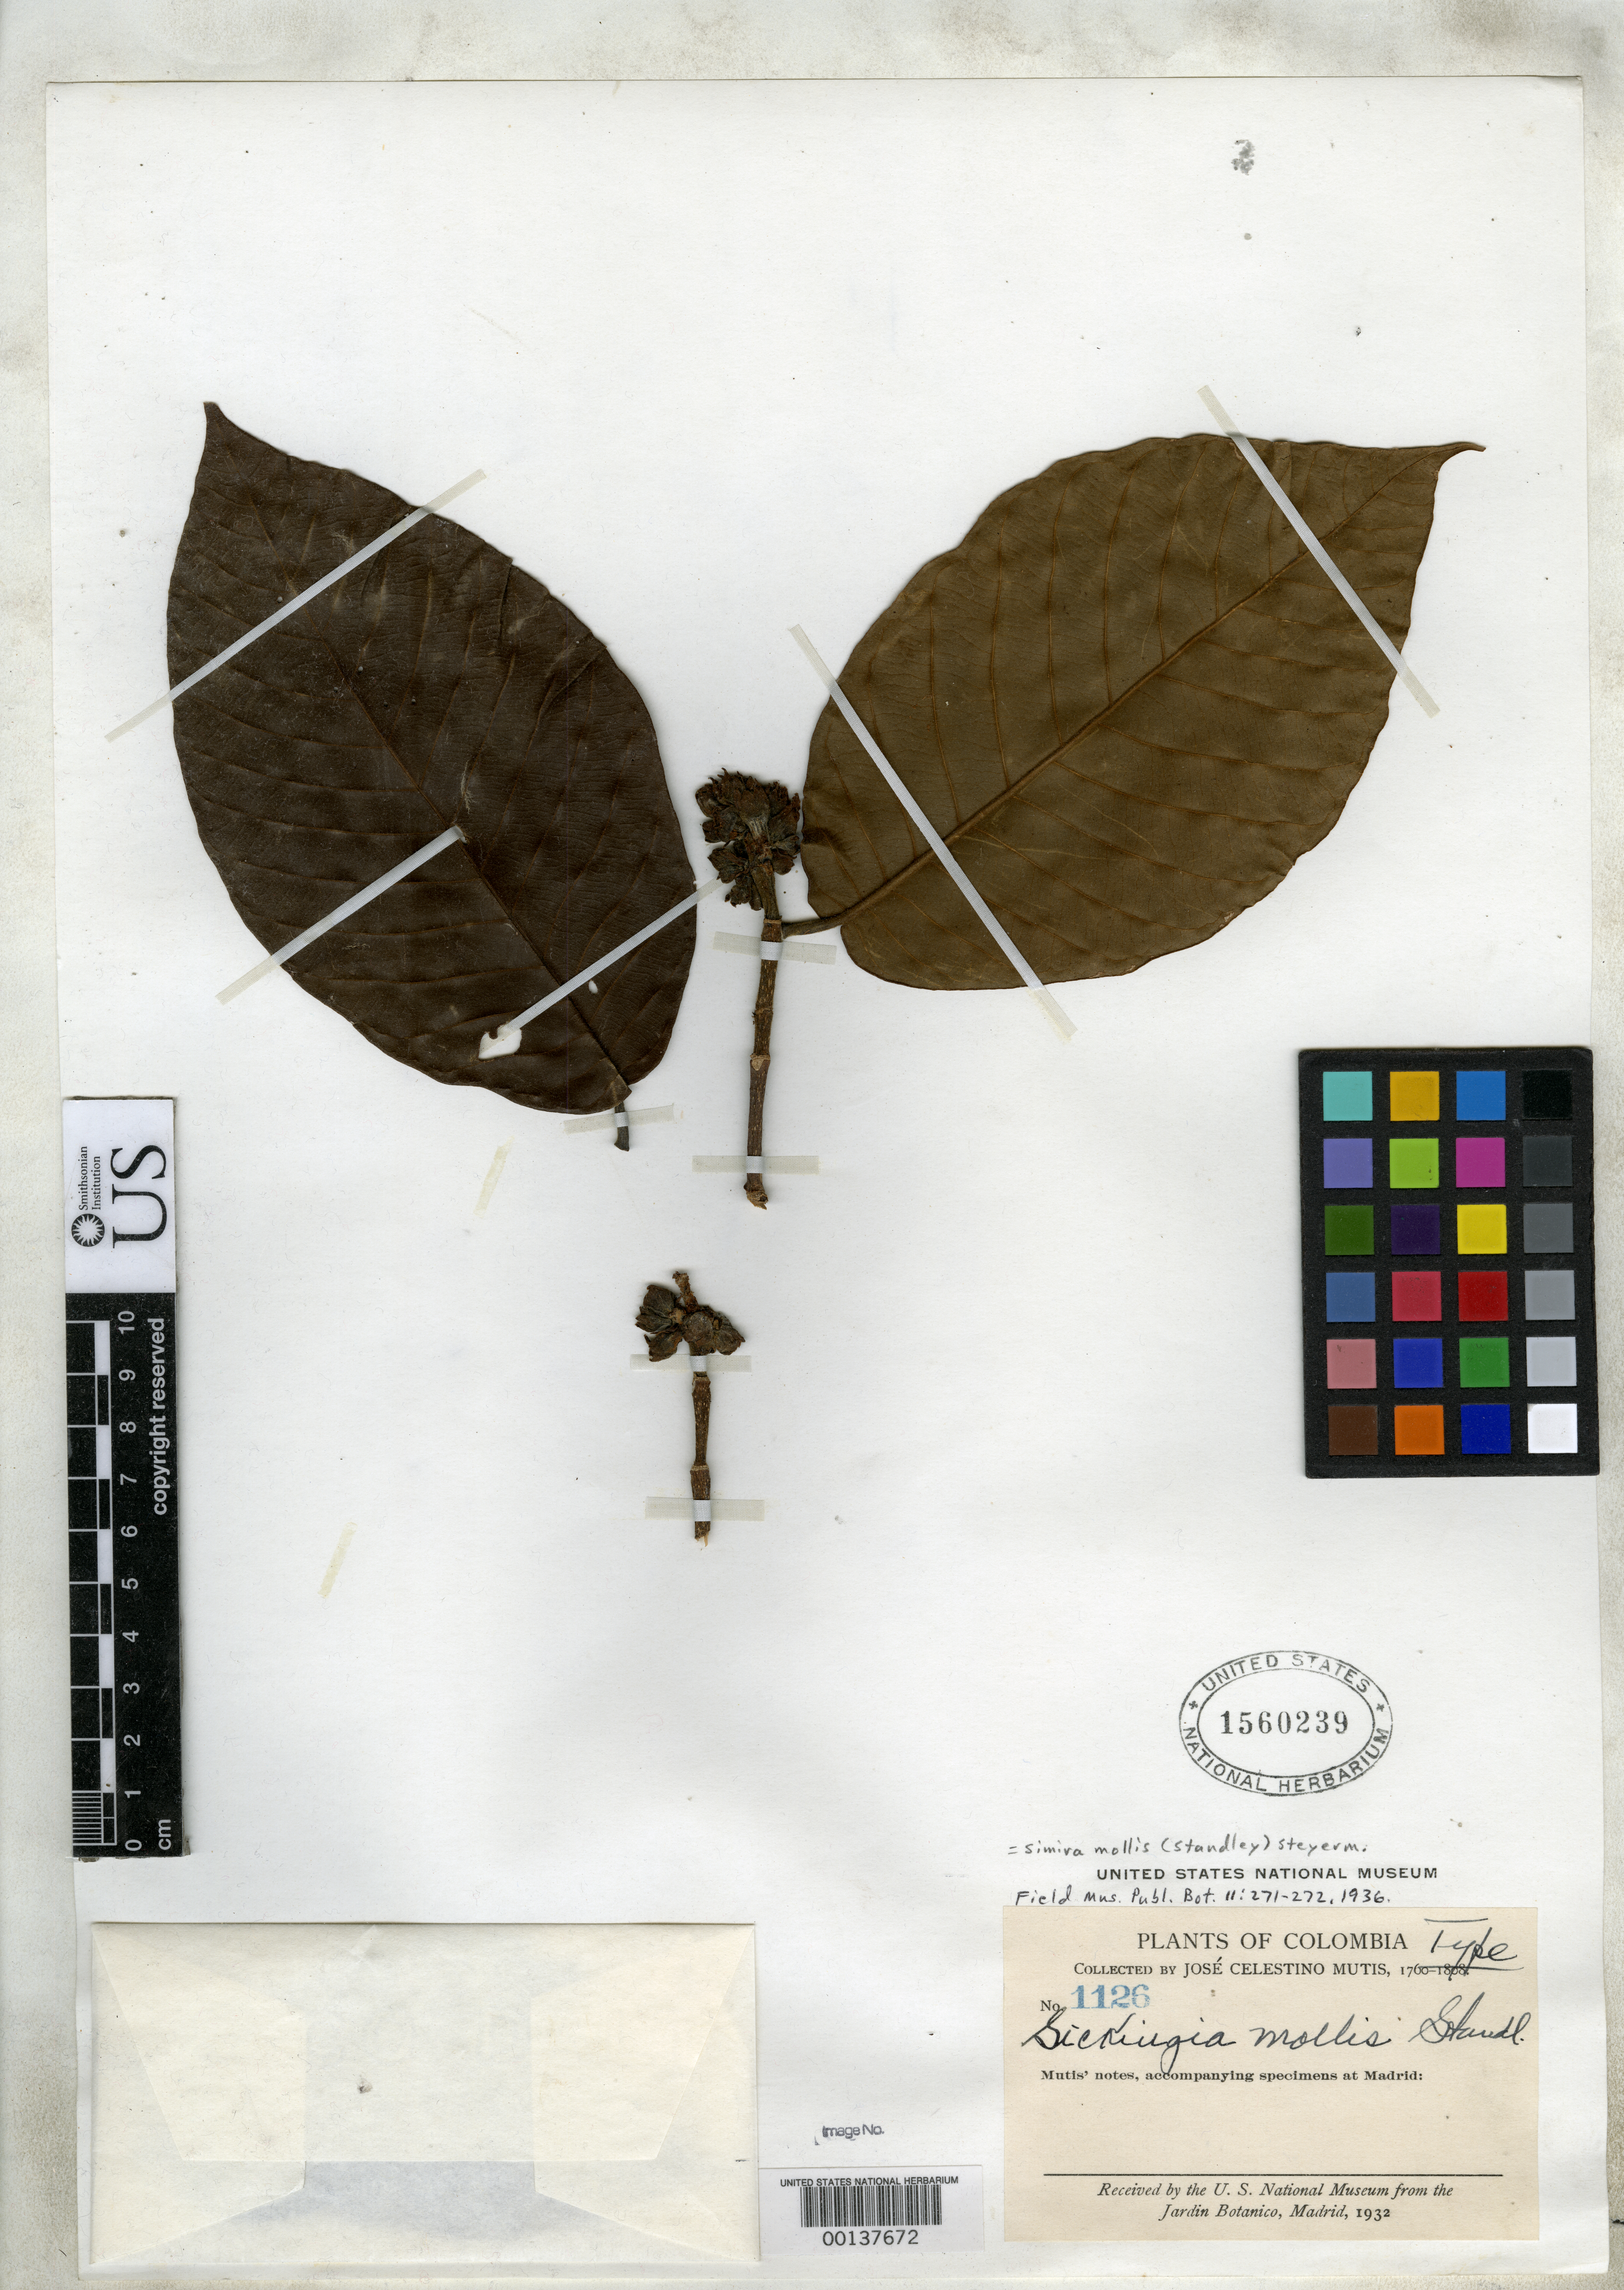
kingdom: Plantae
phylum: Tracheophyta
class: Magnoliopsida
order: Gentianales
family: Rubiaceae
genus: Sickingia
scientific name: Sickingia mollis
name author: Standl.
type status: Isotype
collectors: J. C. B. Mutis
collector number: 1126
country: Colombia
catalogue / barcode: US 1560239